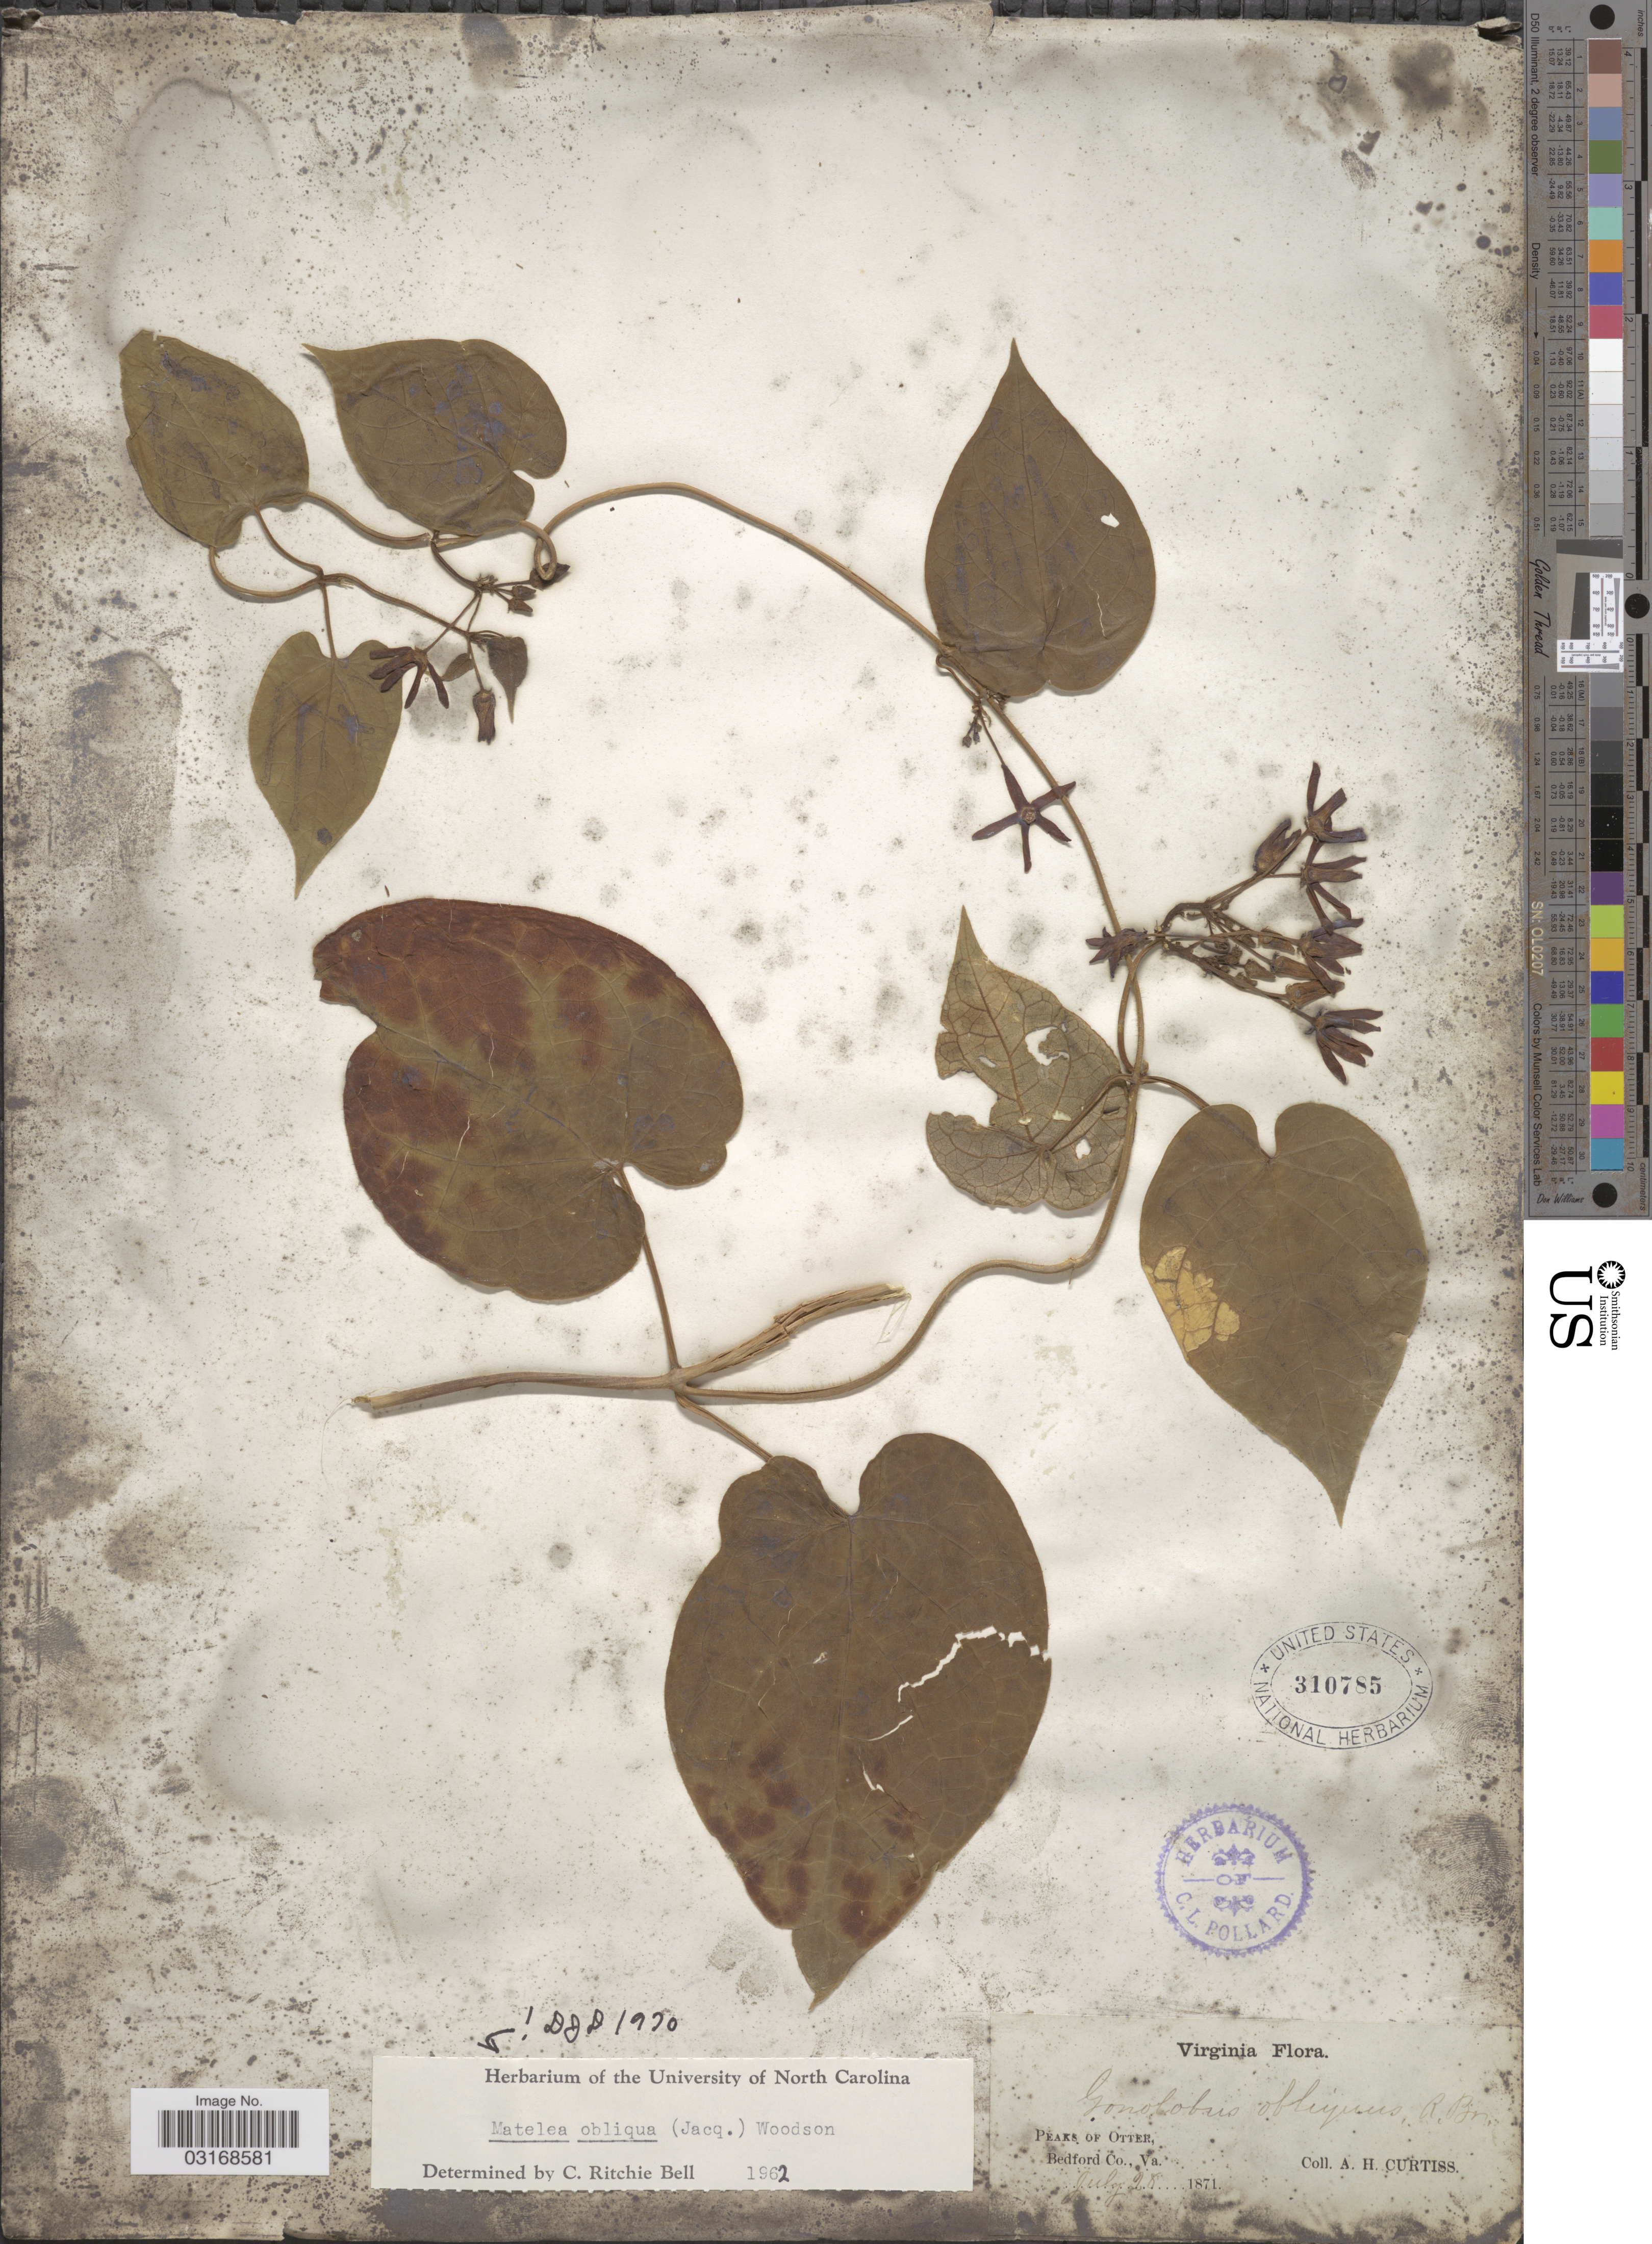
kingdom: Plantae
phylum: Tracheophyta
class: Magnoliopsida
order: Gentianales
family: Apocynaceae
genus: Matelea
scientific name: Matelea obliqua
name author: (Jacq.) Woodson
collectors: A. H. Curtiss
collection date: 1871-07-28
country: United States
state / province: Virginia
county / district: Bedford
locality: Peaks of Otter, Bedford Co., Va.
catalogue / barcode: US 310785